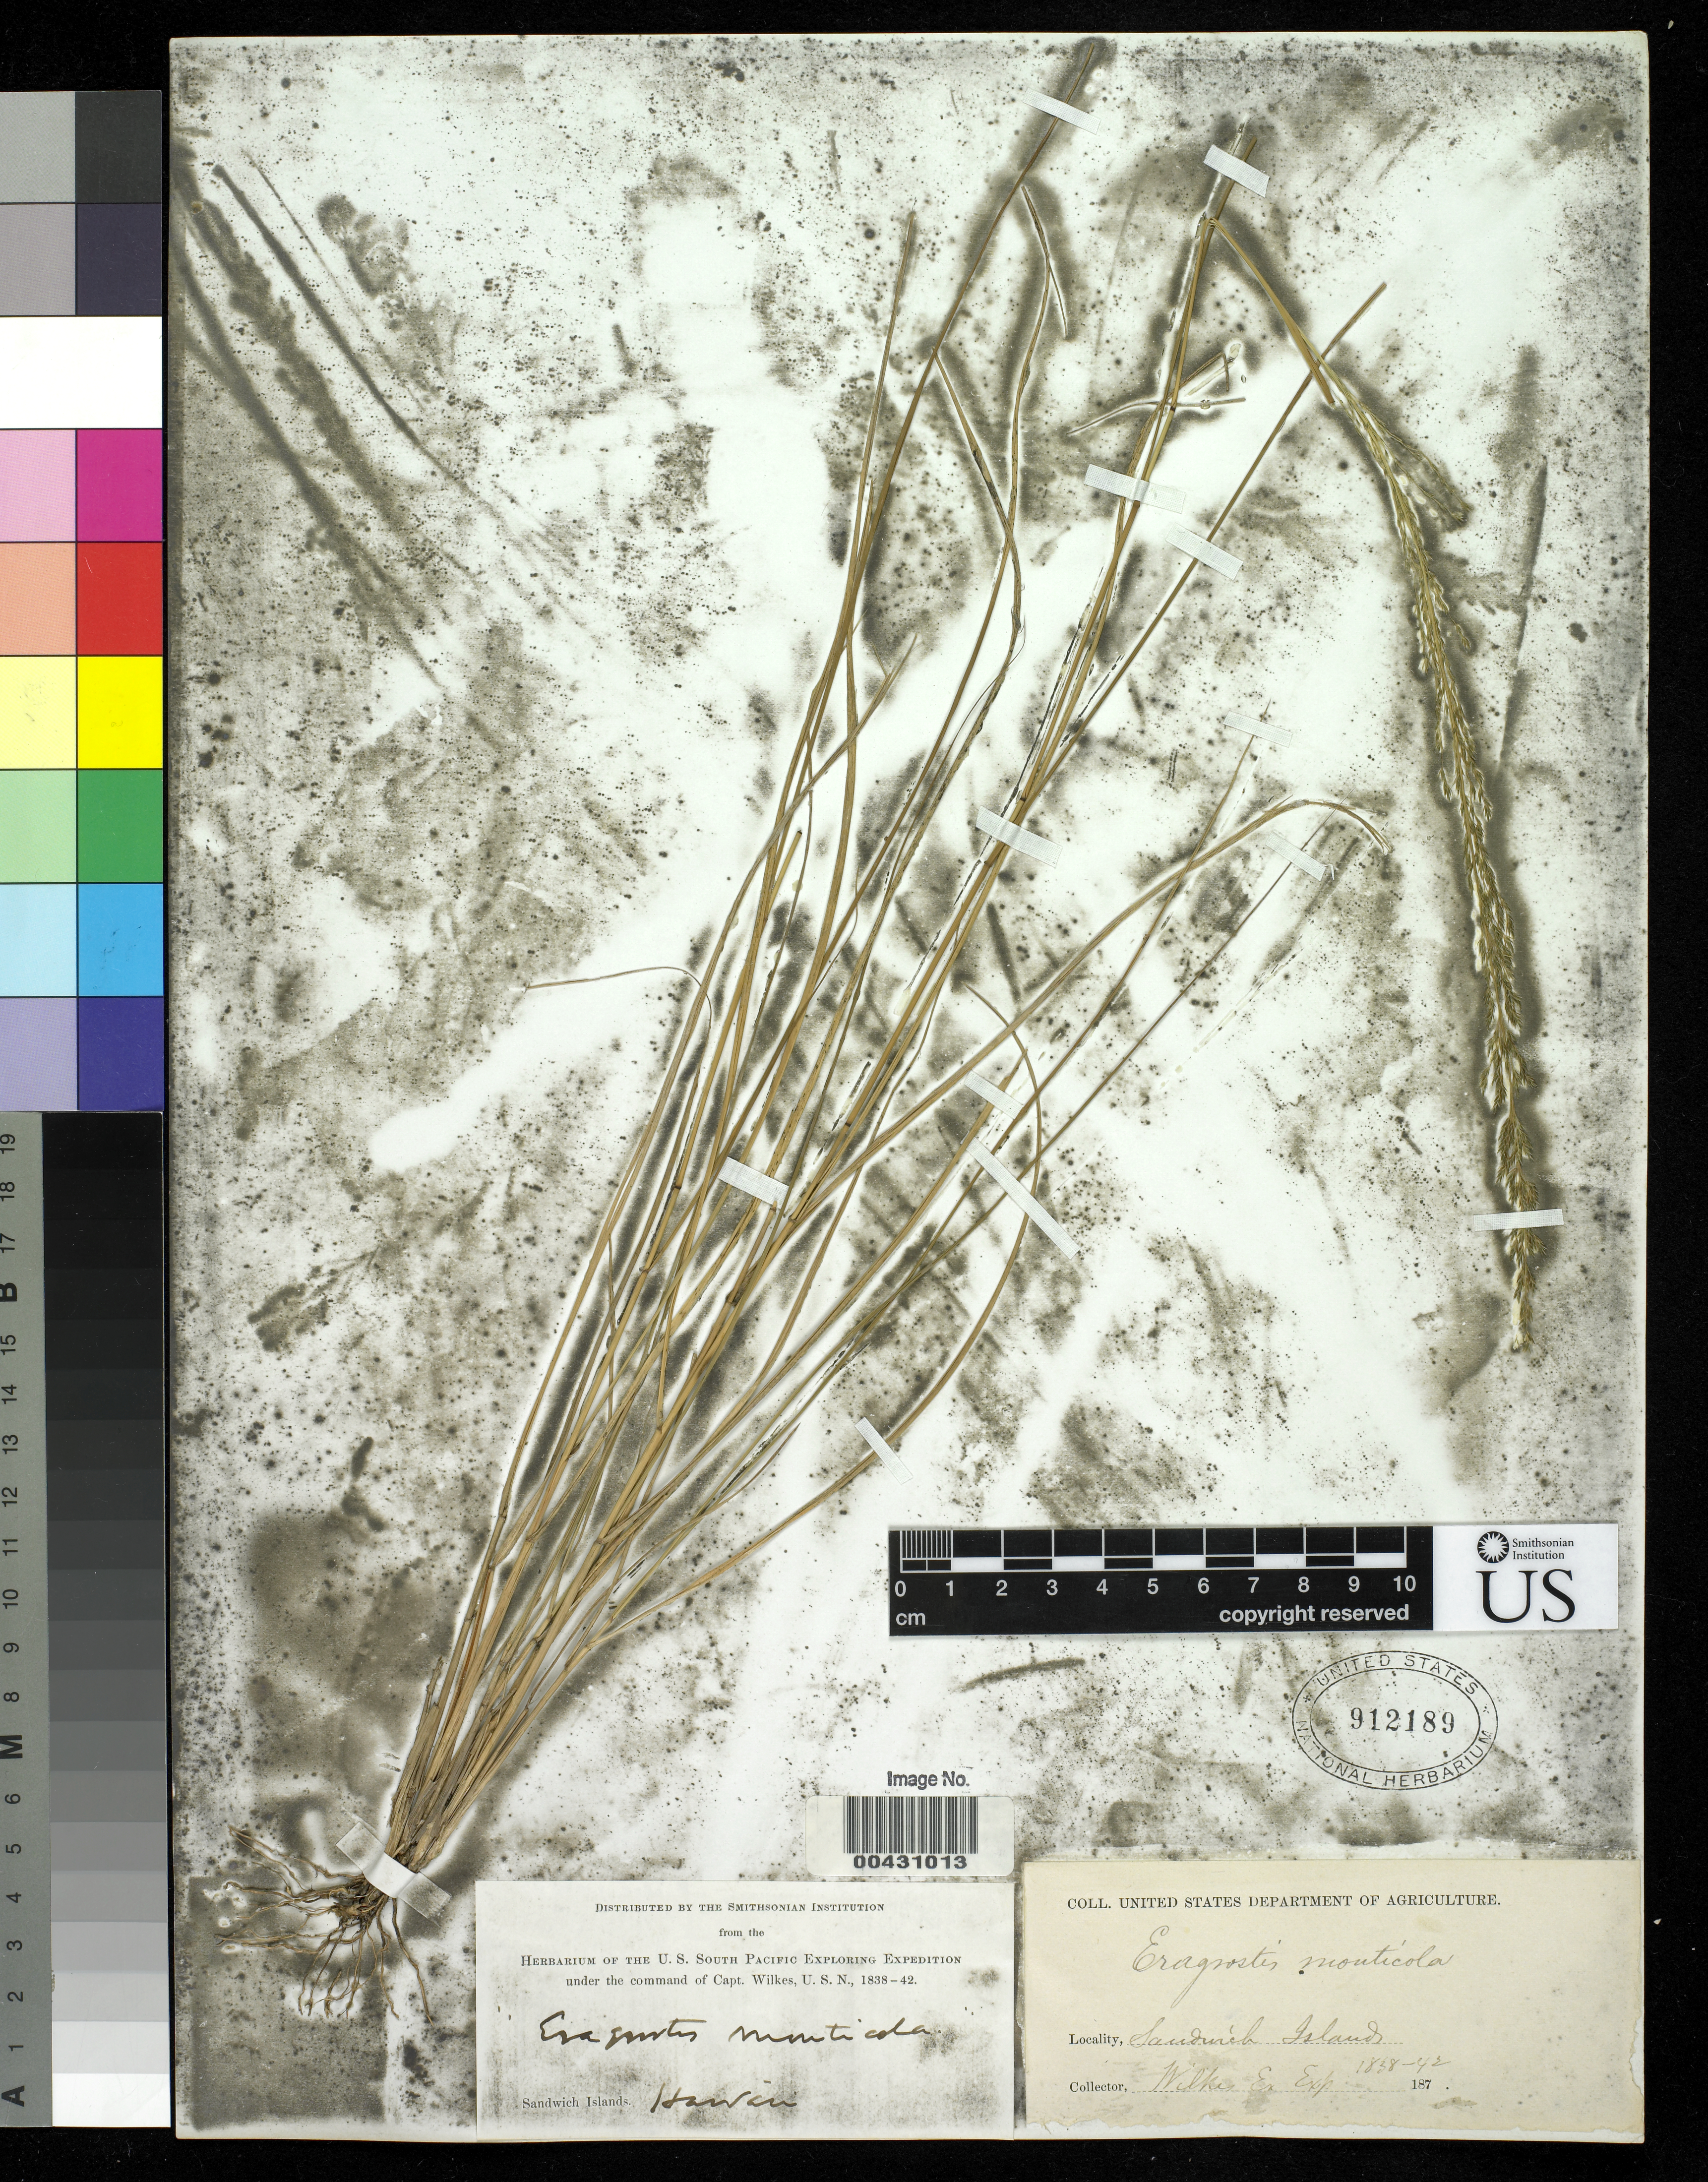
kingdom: Plantae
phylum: Tracheophyta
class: Liliopsida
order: Poales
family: Poaceae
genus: Eragrostis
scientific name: Eragrostis monticola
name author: (Gaudich.) Hillebr.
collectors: Wilkes Explor. Exped.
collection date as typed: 1838 to -- --- 1842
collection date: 1838/1842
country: United States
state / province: Hawaii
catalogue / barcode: US 912189